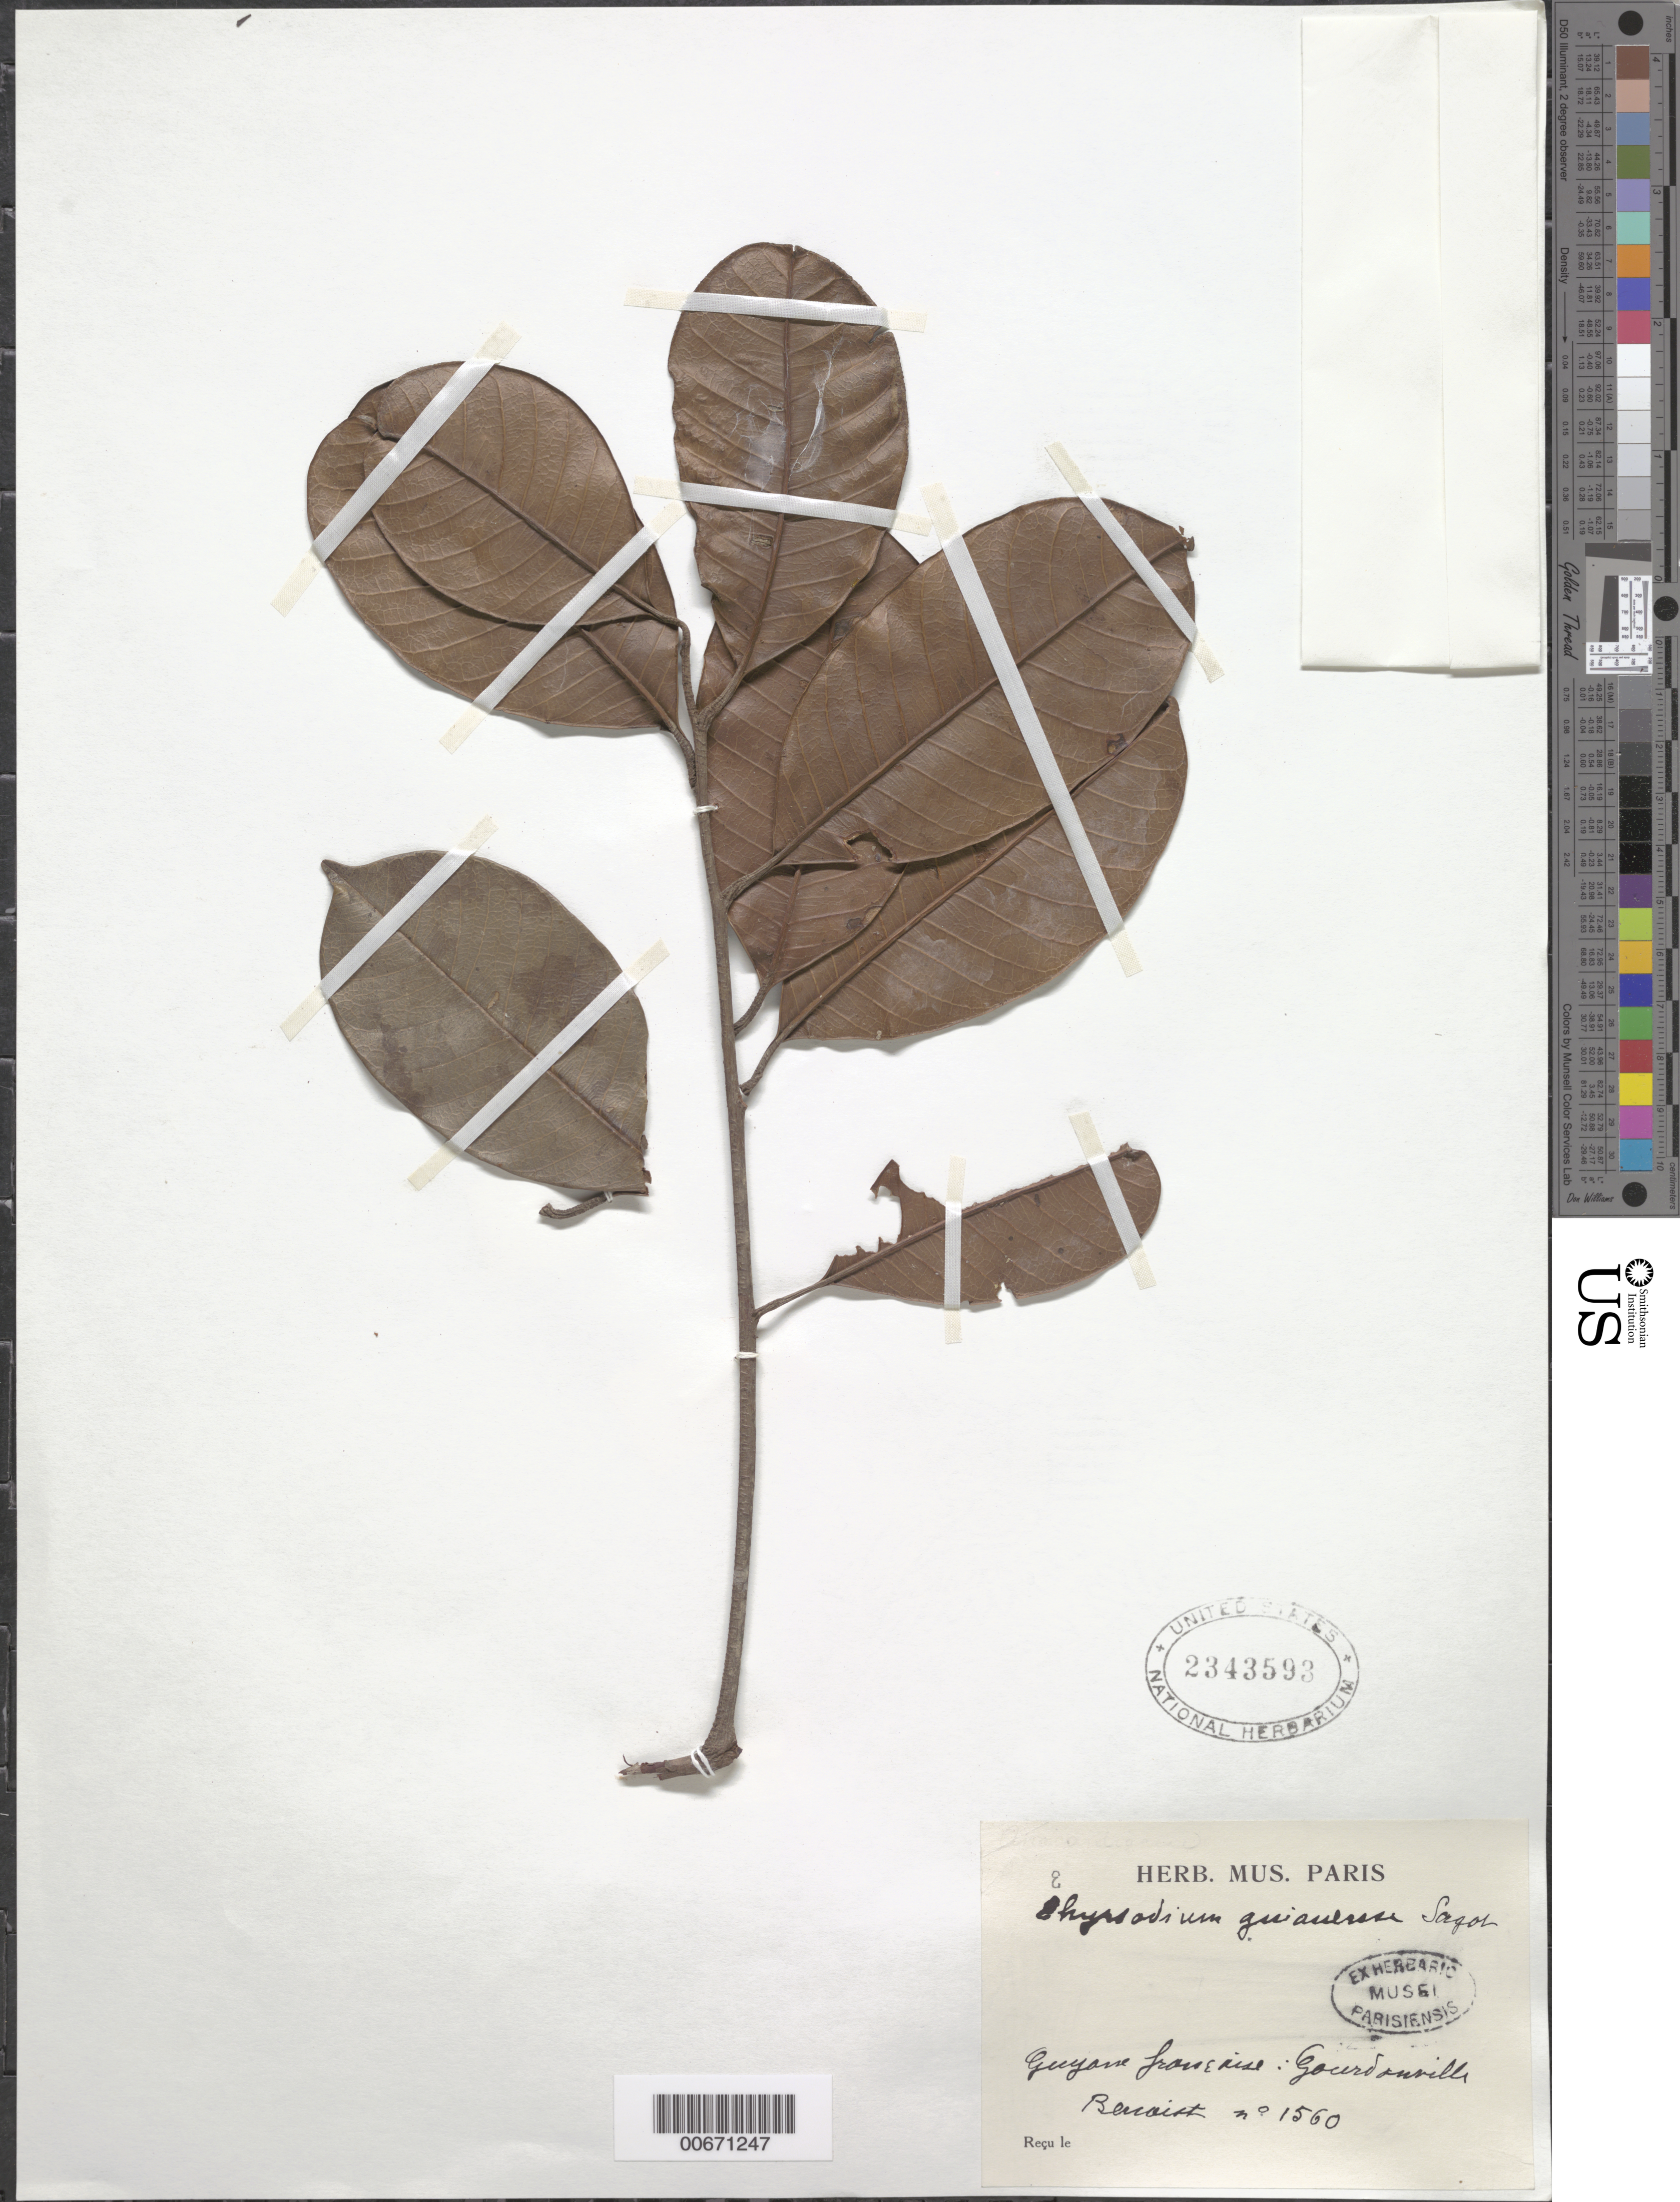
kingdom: Plantae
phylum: Tracheophyta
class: Magnoliopsida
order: Sapindales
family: Anacardiaceae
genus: Thyrsodium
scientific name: Thyrsodium guianense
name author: Sagot ex Marchand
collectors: R. Benoist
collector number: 1560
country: French Guiana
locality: Gourdonville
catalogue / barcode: US 2343593